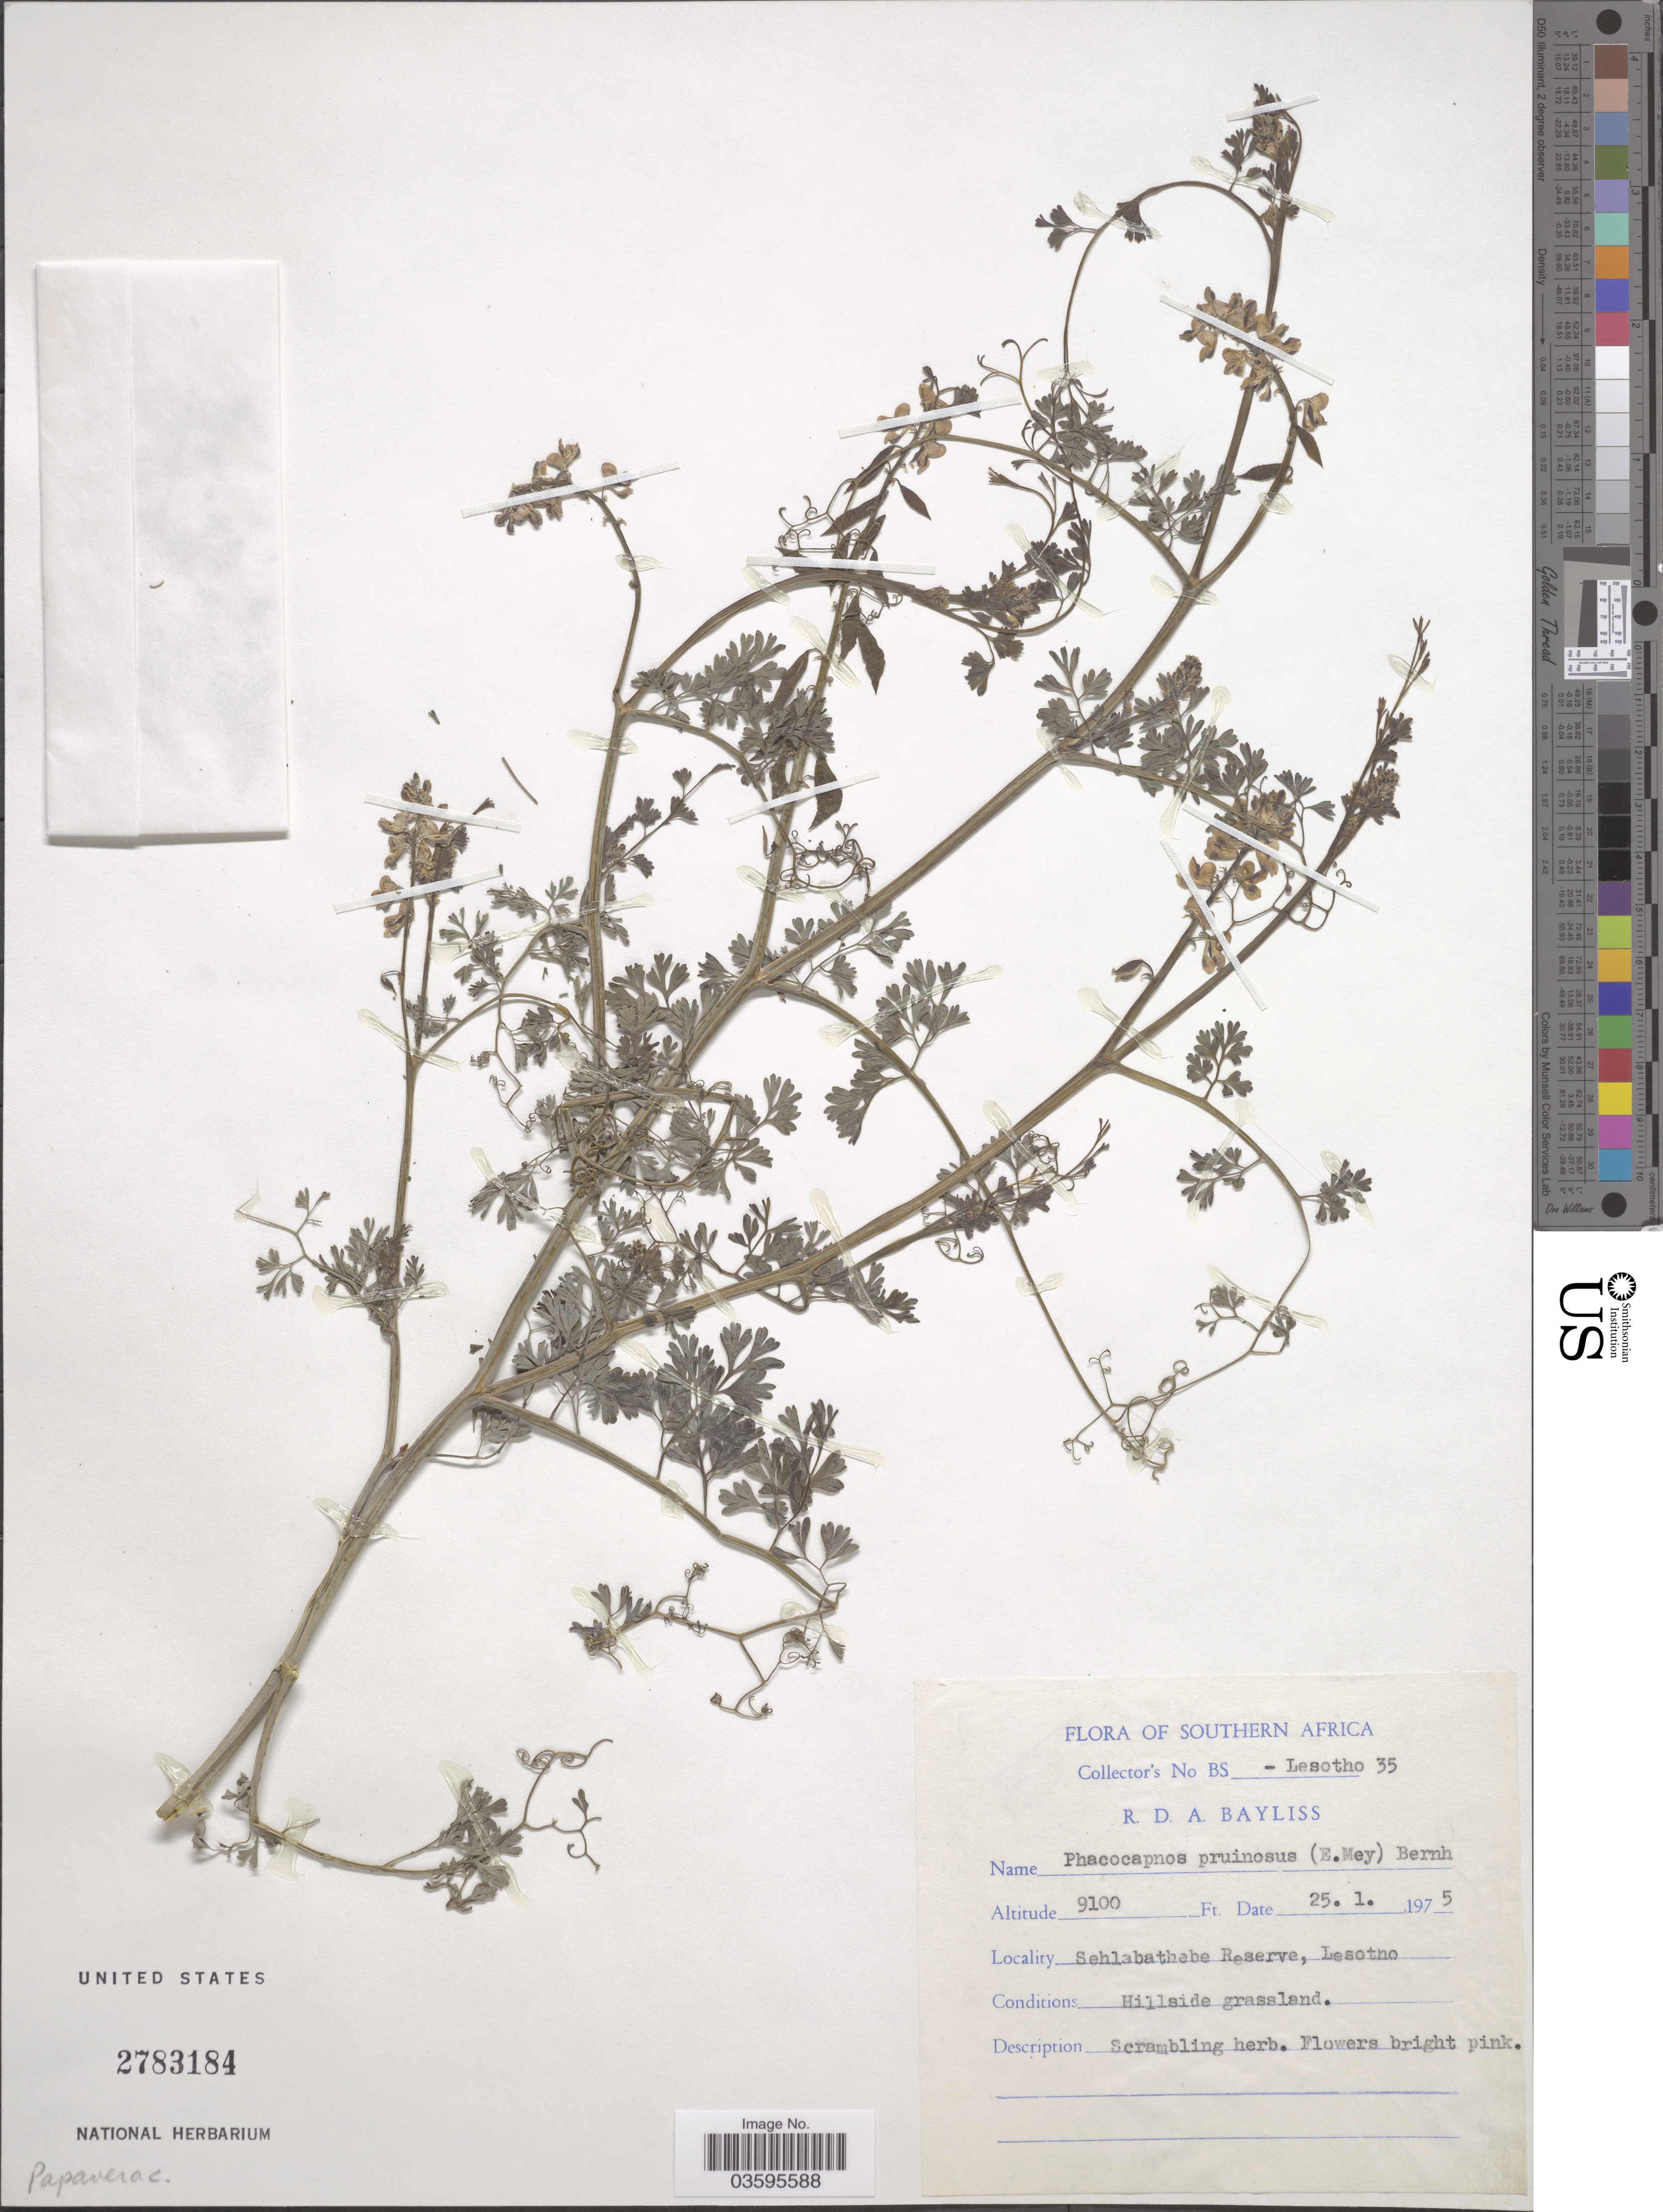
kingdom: Plantae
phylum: Tracheophyta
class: Magnoliopsida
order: Ranunculales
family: Papaveraceae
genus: Corydalis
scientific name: Corydalis pruinosa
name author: (E. Mey. ex Bernh.) Harv.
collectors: R. Bayliss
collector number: BS-Lesotho 35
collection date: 1975-01-25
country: Lesotho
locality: Southern Africa. Sehlabathebe Reserve, Lesotho.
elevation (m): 2774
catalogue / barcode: US 2783184